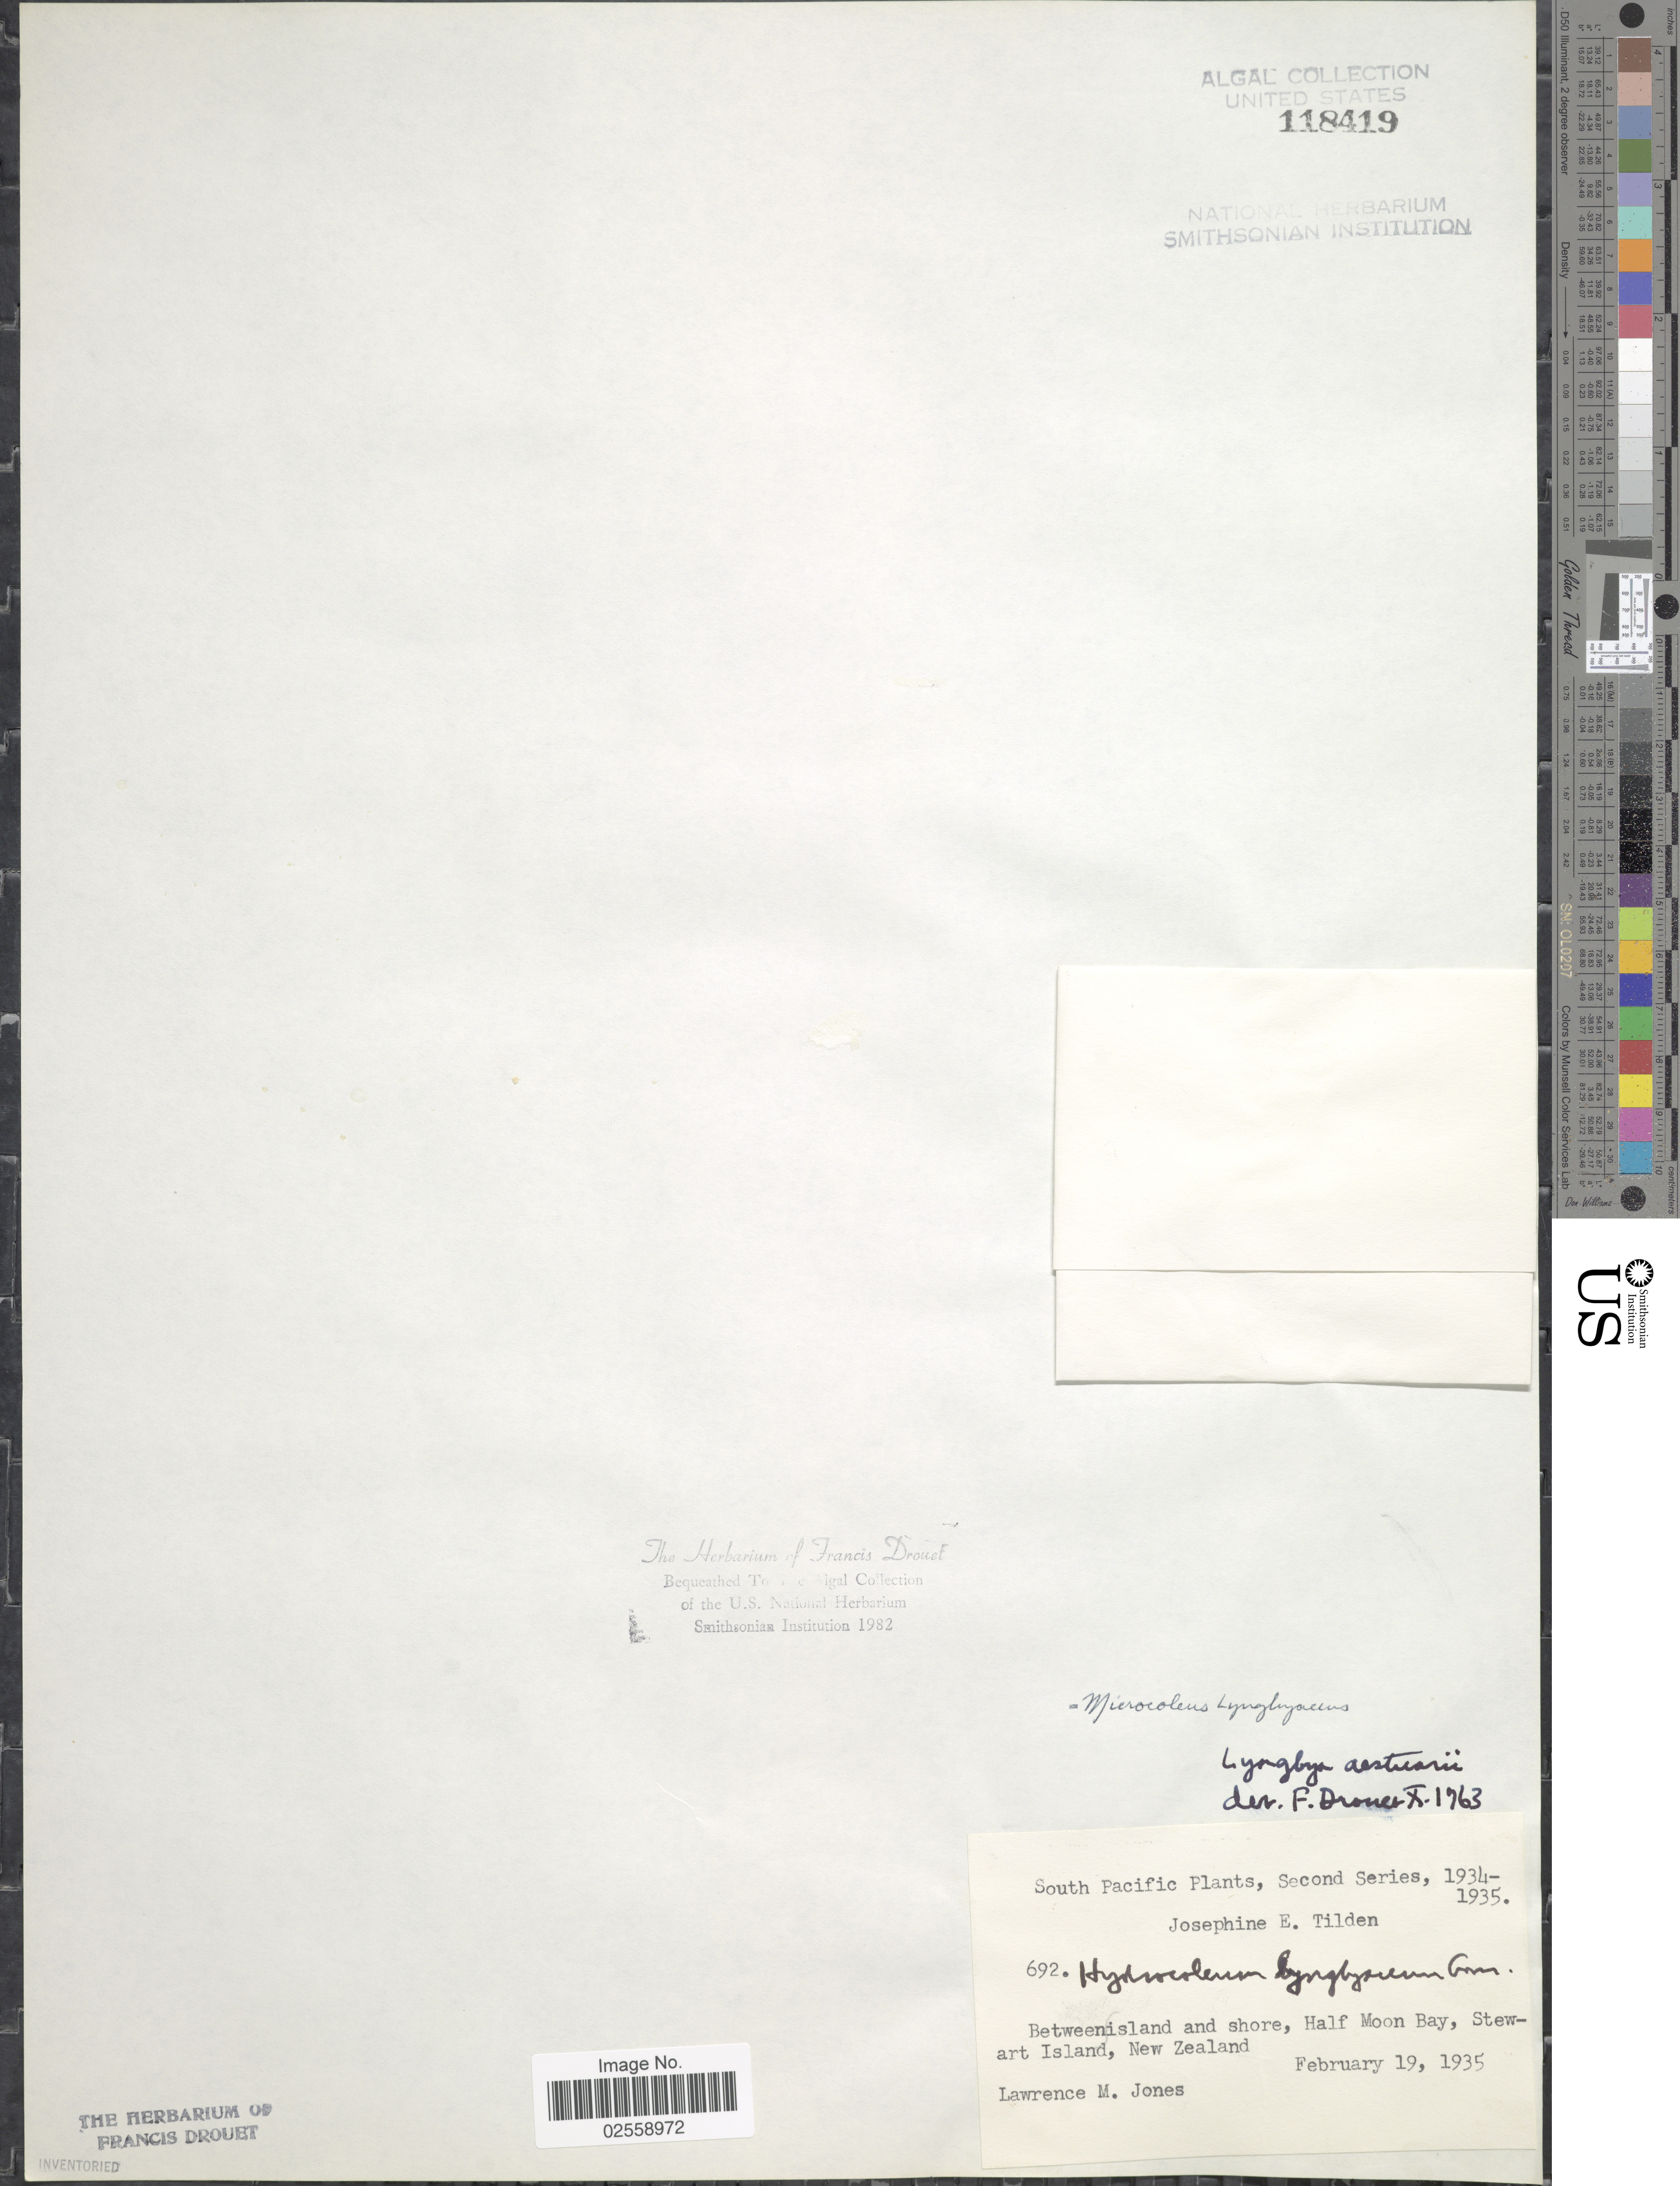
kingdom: Bacteria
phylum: Cyanobacteria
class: Cyanobacteriia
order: Cyanobacteriales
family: Microcoleaceae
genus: Microcoleus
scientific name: Microcoleus lyngbyaceus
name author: Kütz. ex Forti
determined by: Drouet, F. E.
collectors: L. M. Jones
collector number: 692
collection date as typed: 19 Feb 1935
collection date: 1935-02-19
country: New Zealand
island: Stewart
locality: Half moon bay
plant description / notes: Tilden, South Pacific Plants, Second Series, 1934-1935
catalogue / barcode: US 118419